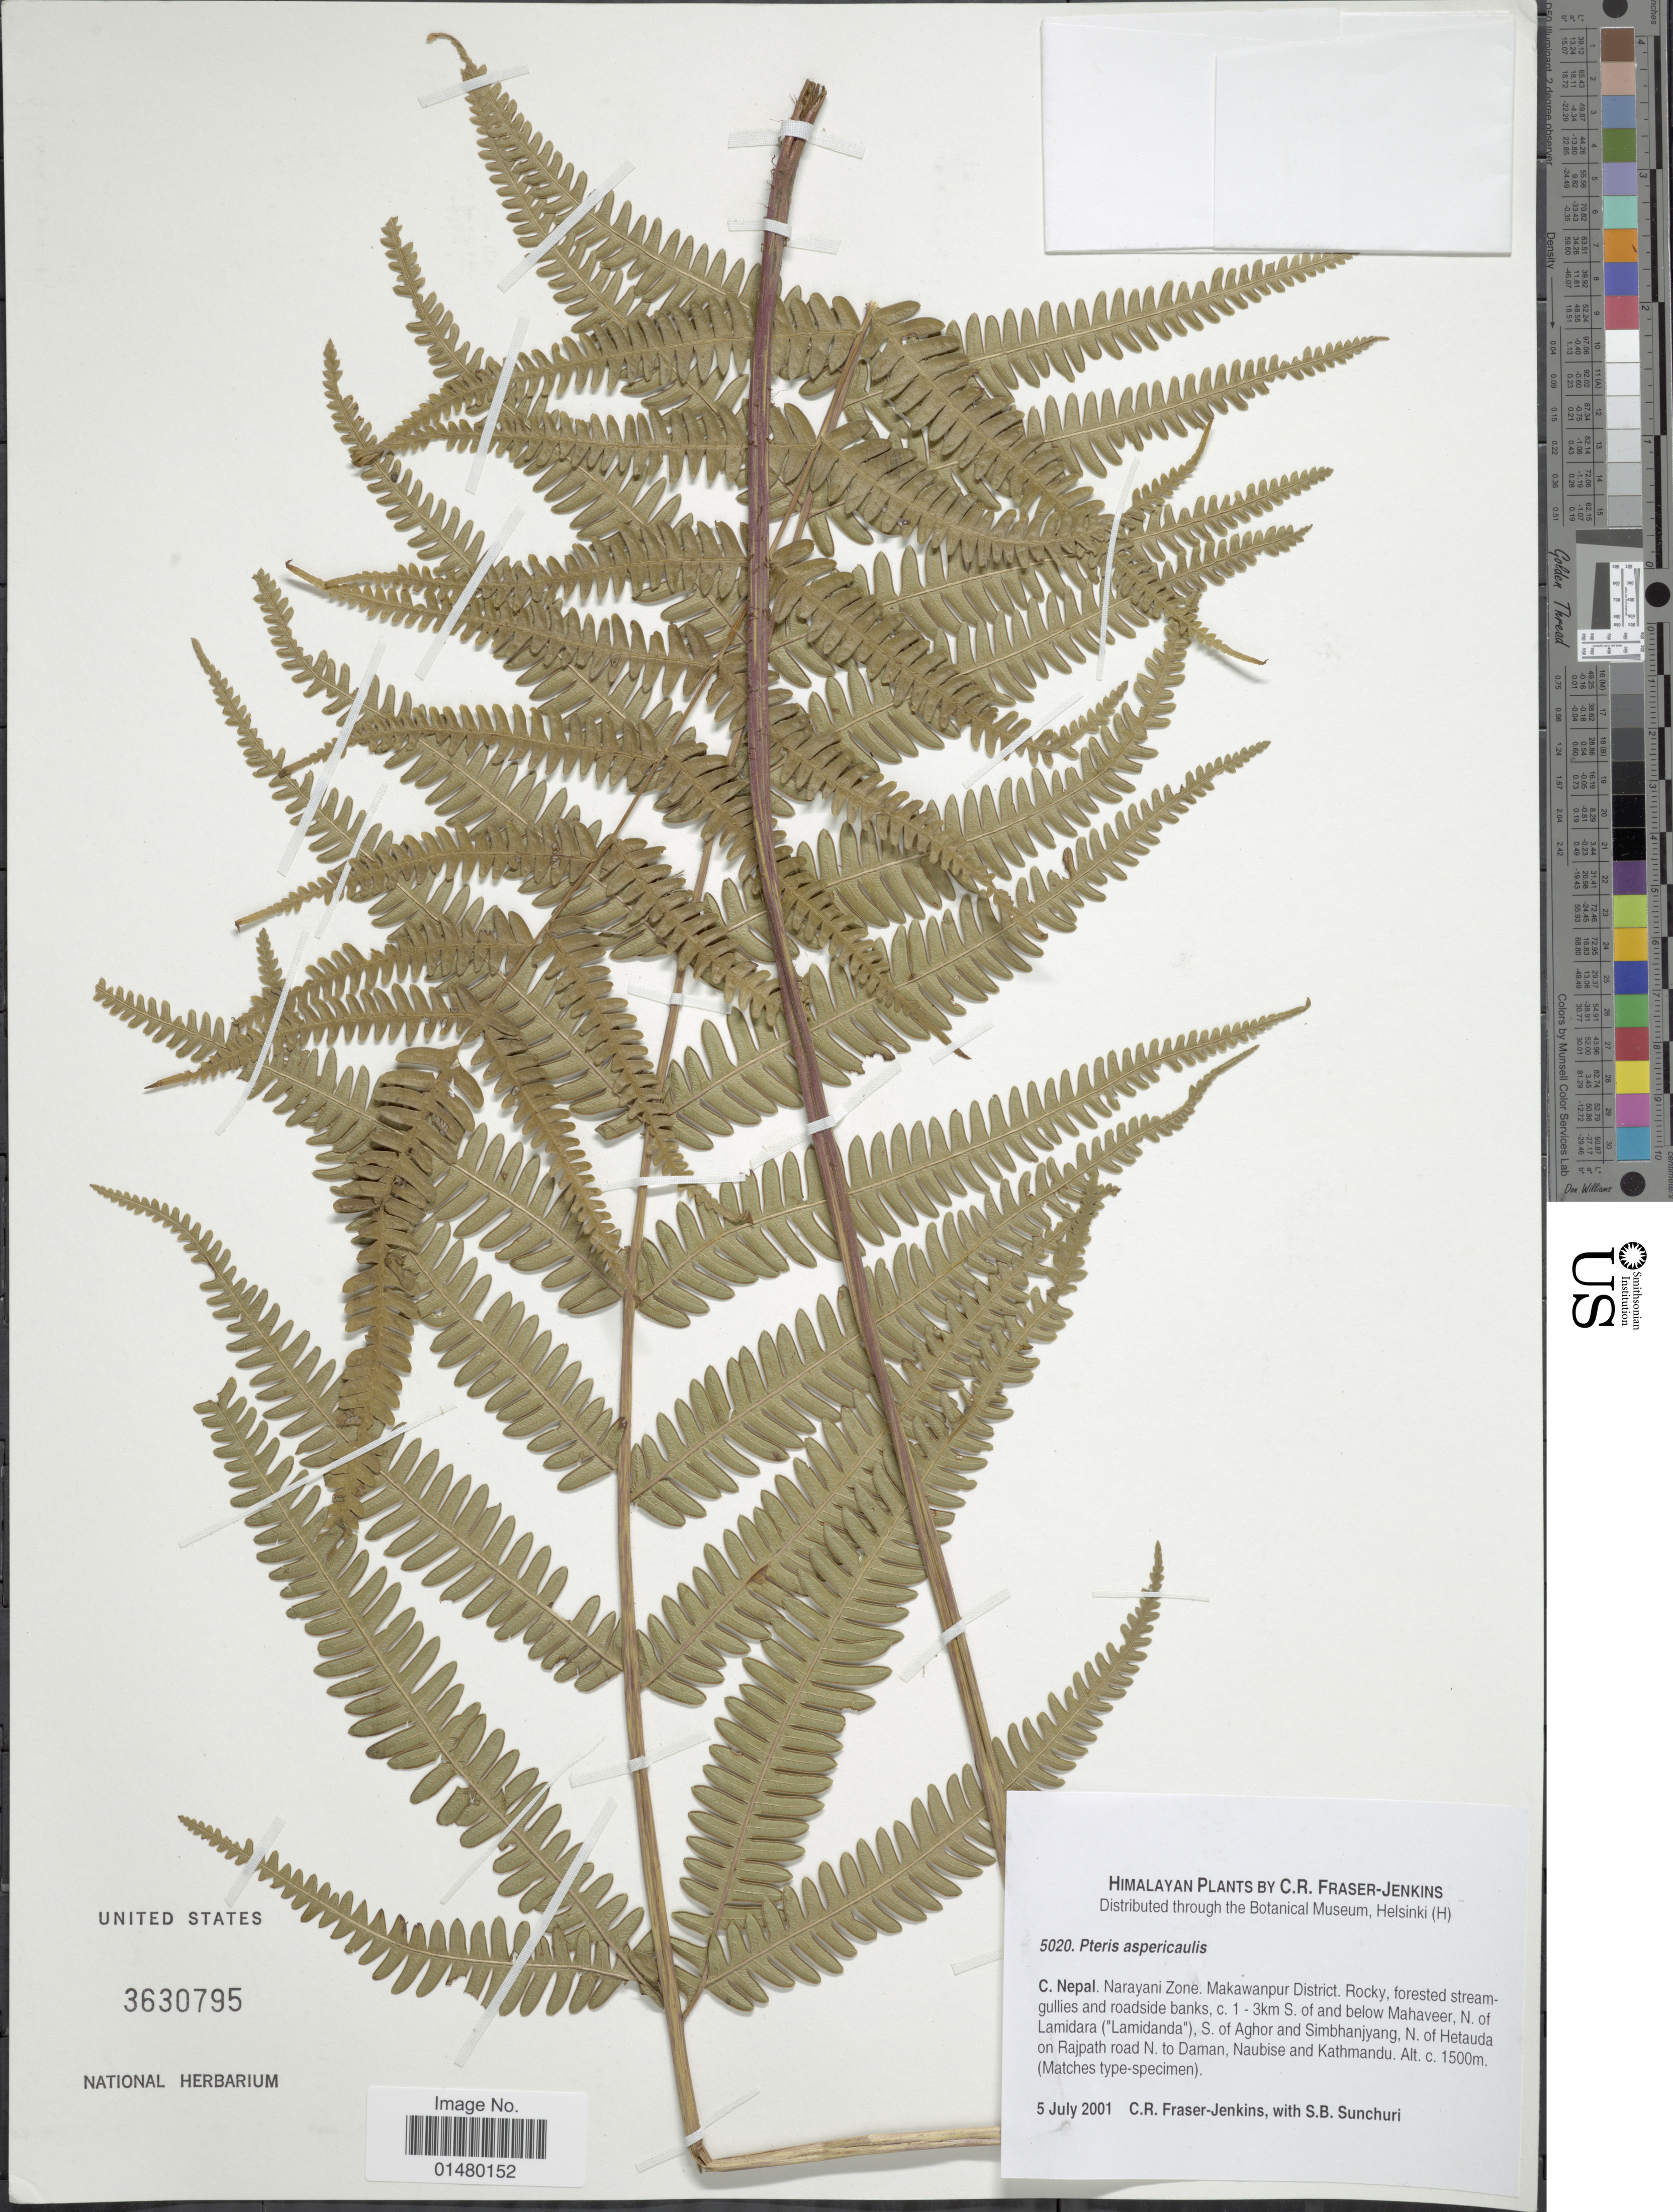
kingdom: Plantae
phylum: Tracheophyta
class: Polypodiopsida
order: Polypodiales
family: Pteridaceae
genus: Pteris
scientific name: Pteris aspericaulis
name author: Wall. ex Hieron.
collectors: C. R. Fraser-Jenkins & S. Sunchuri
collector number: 5020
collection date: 2001-07-05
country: Nepal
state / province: Narayani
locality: C Nepal. Narayani Zone. Makawanpur District. Rocky, forested streamgullies and roadside banks, c. 1-3km S of and below Mahaveer, N of Lamidara ('Lamidanda), S. of Aghor and Simbhanjyang, N of Hetauda on Rajpath road N. to Daman, Naubise and Kathmandu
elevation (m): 1500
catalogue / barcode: US 3630795